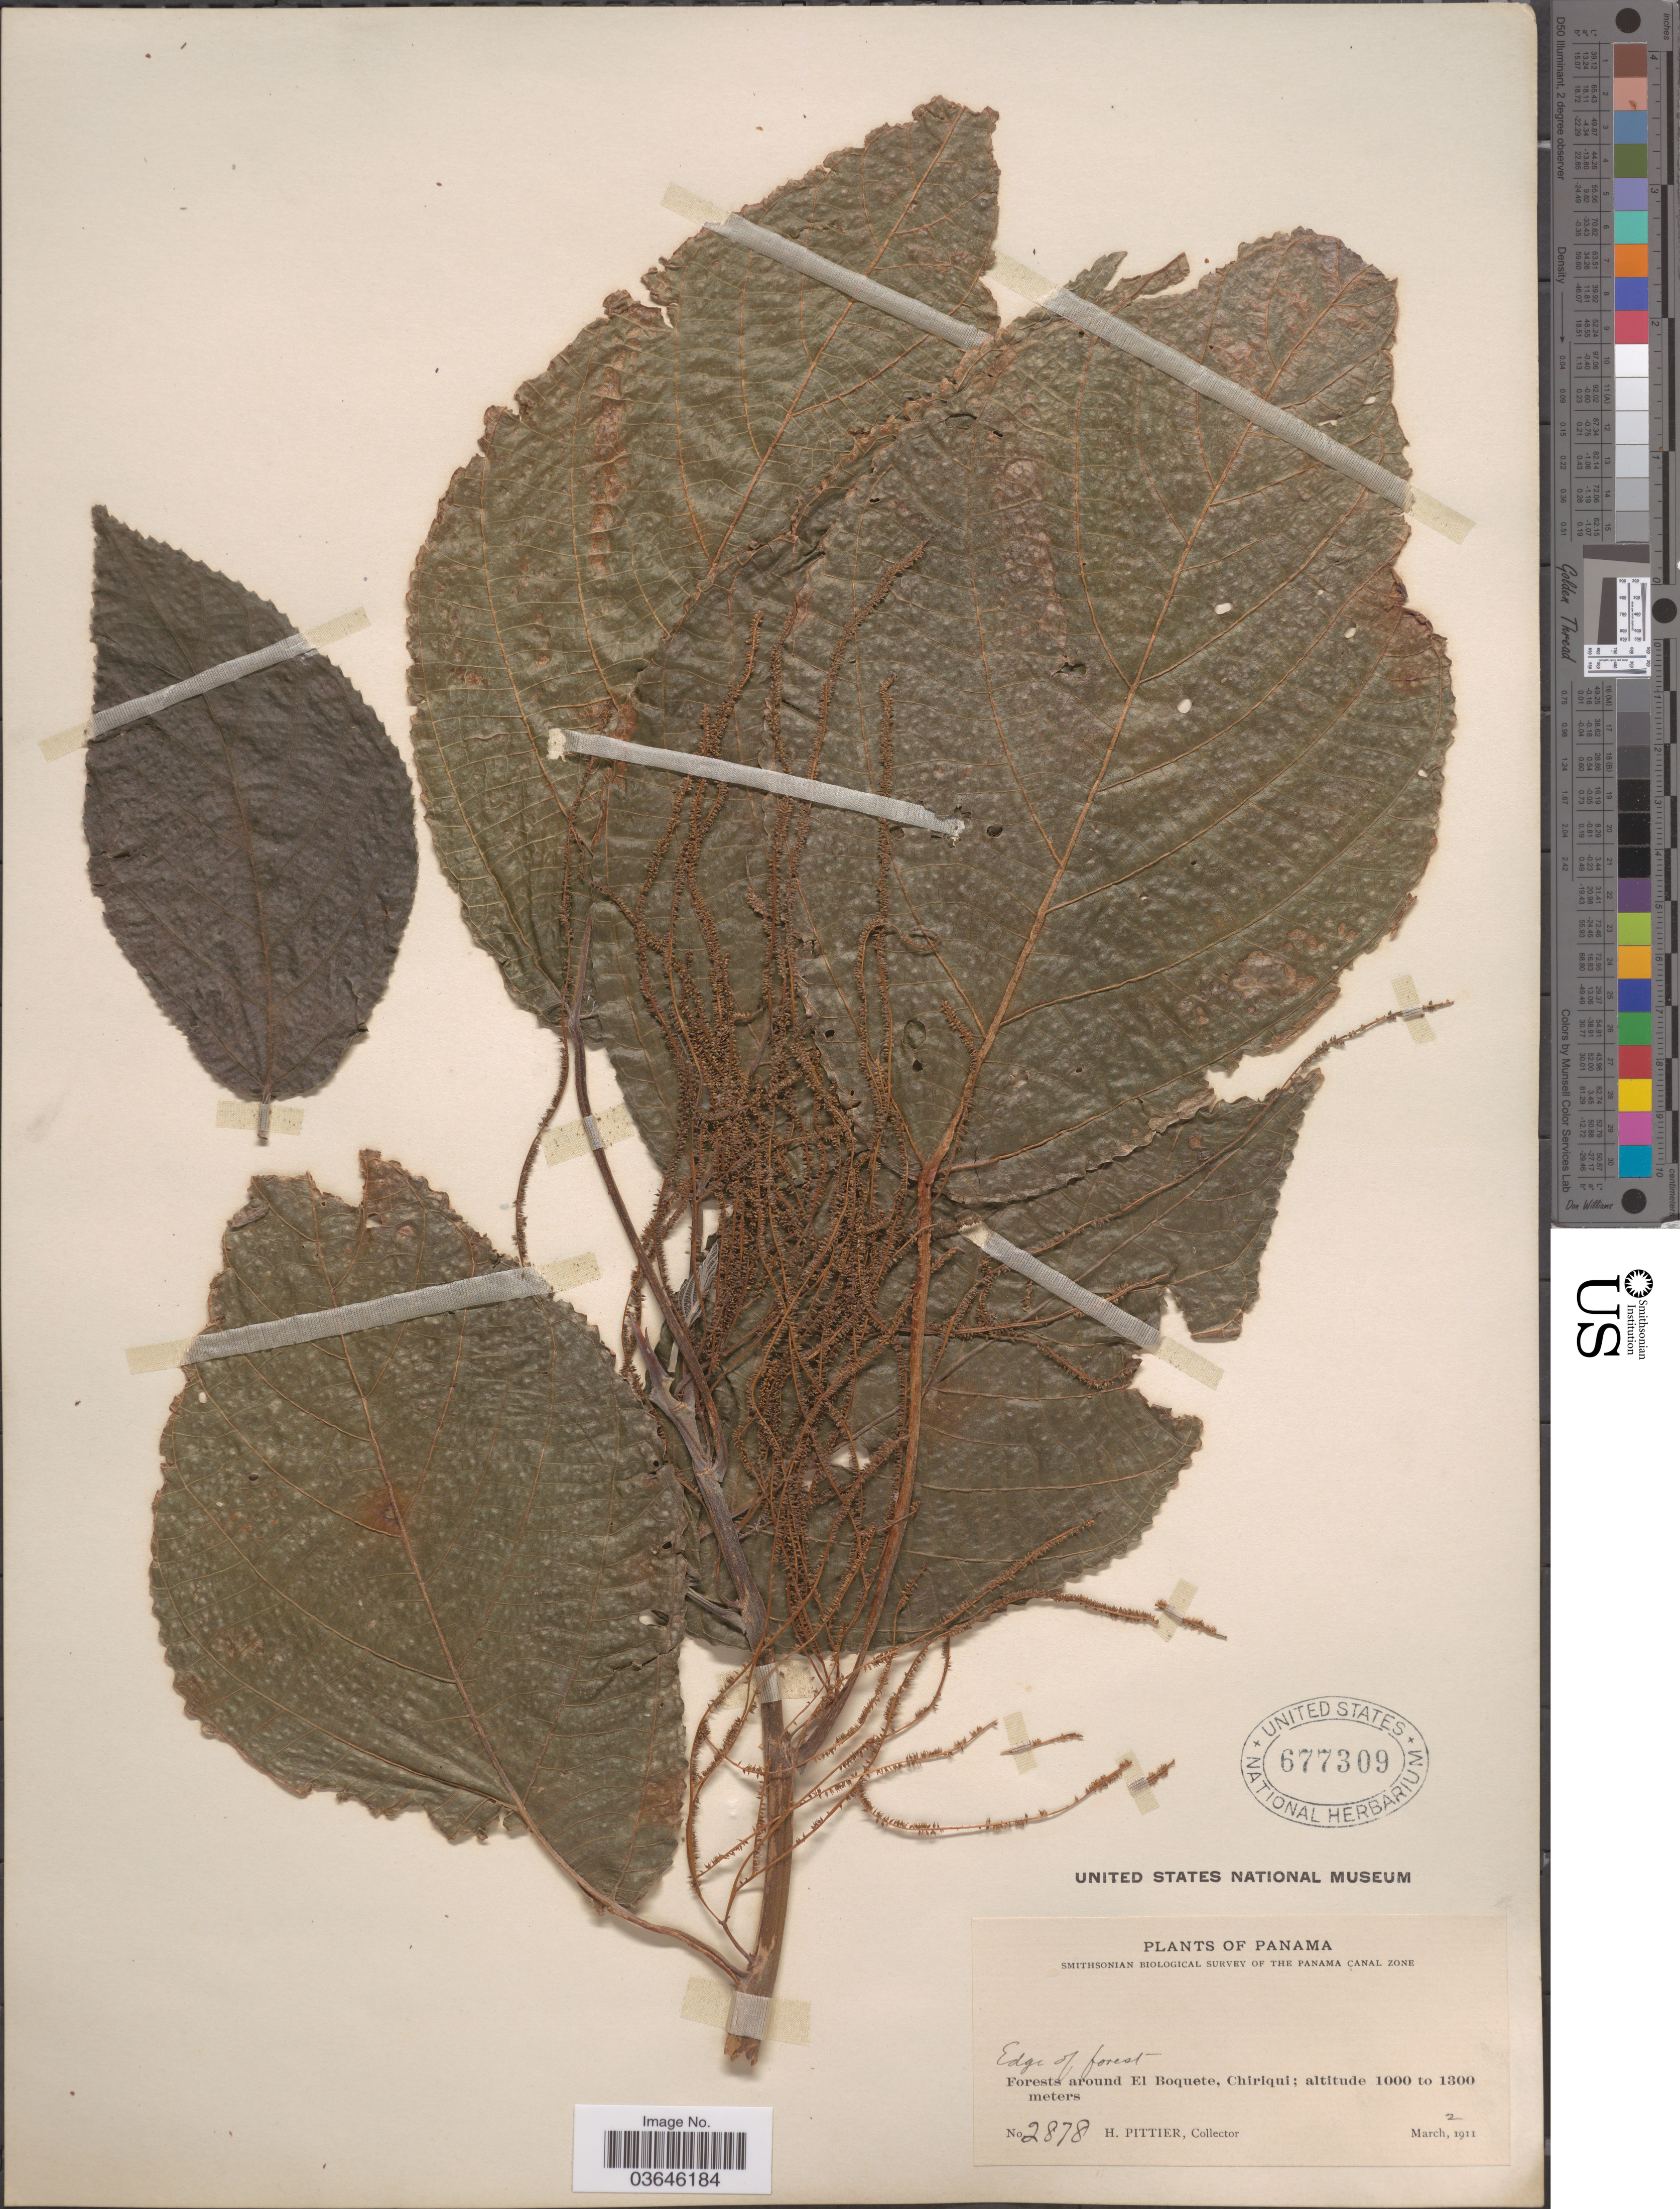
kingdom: Plantae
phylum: Tracheophyta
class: Magnoliopsida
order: Rosales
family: Urticaceae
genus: Myriocarpa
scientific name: Myriocarpa yzabalensis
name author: (Donn. Sm.) Killip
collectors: H. F. Pittier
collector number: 2878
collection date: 1911-03-02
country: Panama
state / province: Chiriqui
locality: Forests around El Boquete.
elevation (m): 1000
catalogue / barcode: US 677309